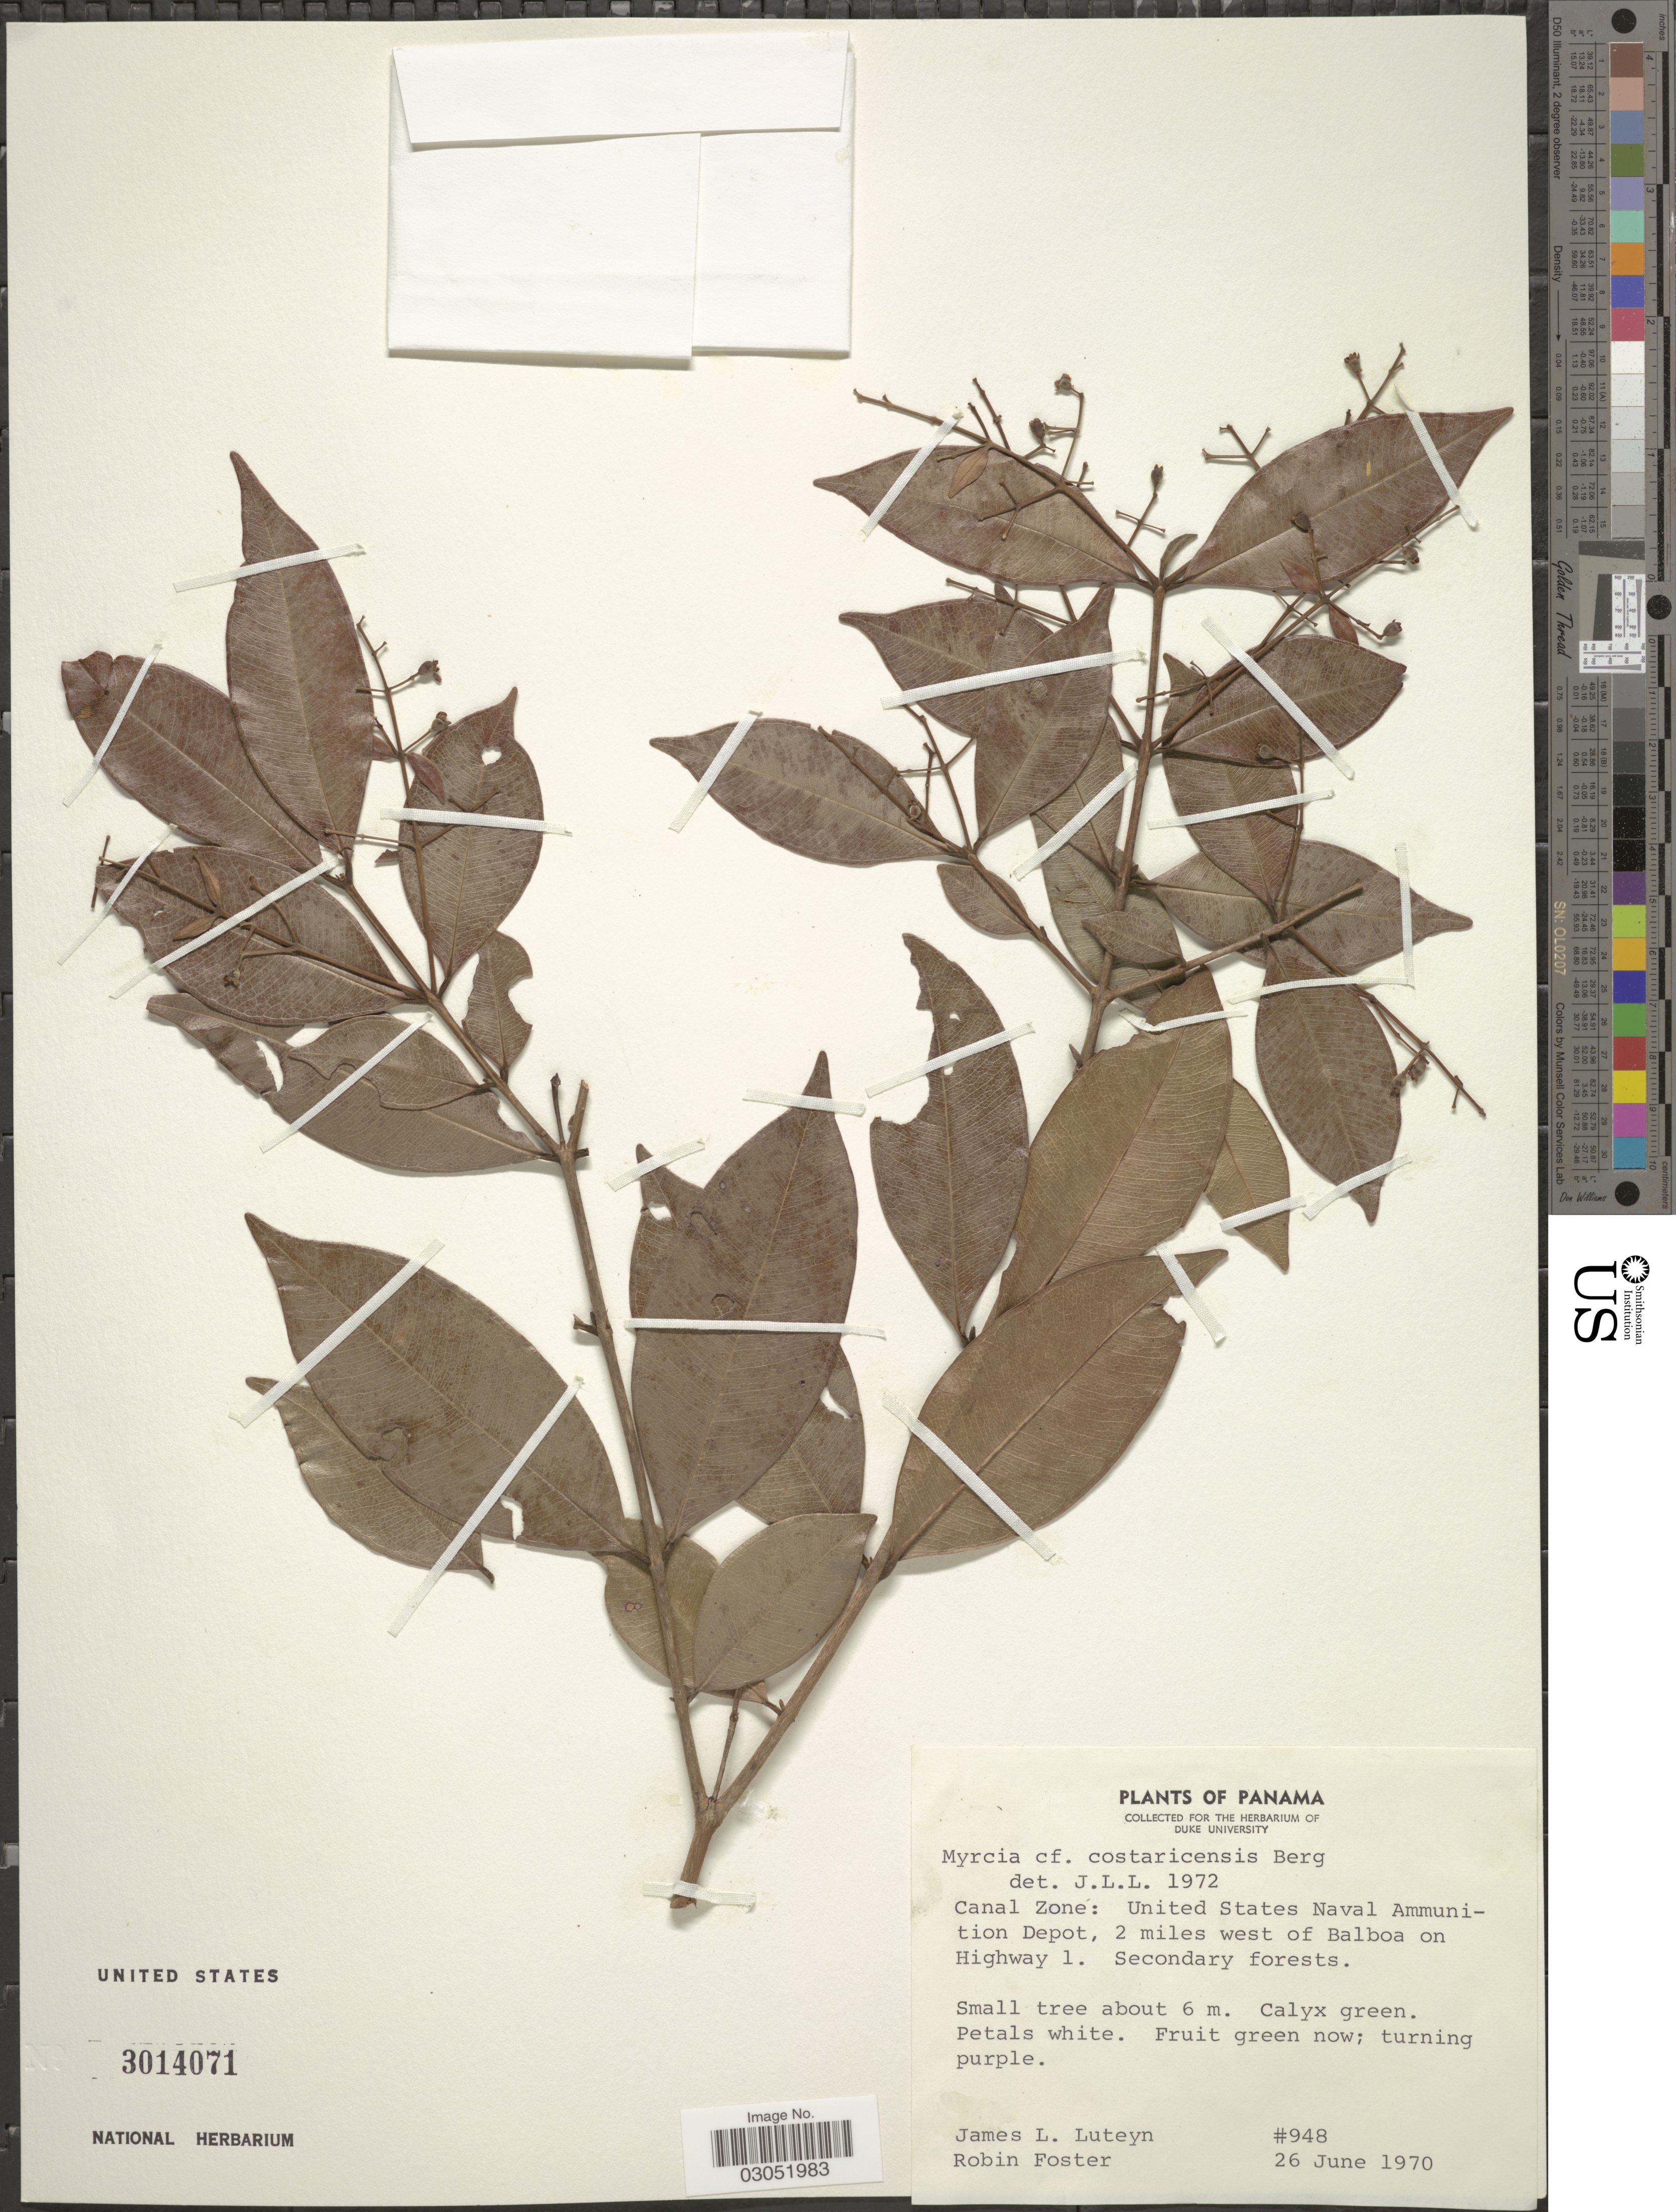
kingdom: Plantae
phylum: Tracheophyta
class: Magnoliopsida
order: Myrtales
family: Myrtaceae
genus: Myrcia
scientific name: Myrcia splendens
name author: (Sw.) DC.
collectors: J. Luteyn & R. B. Foster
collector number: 948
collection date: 1970-06-26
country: Panama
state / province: Colón / Panamá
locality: Canal Zone: United States Naval Ammunition Depot, 2 miles west of Balboa on Highway 1.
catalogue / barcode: US 3014071